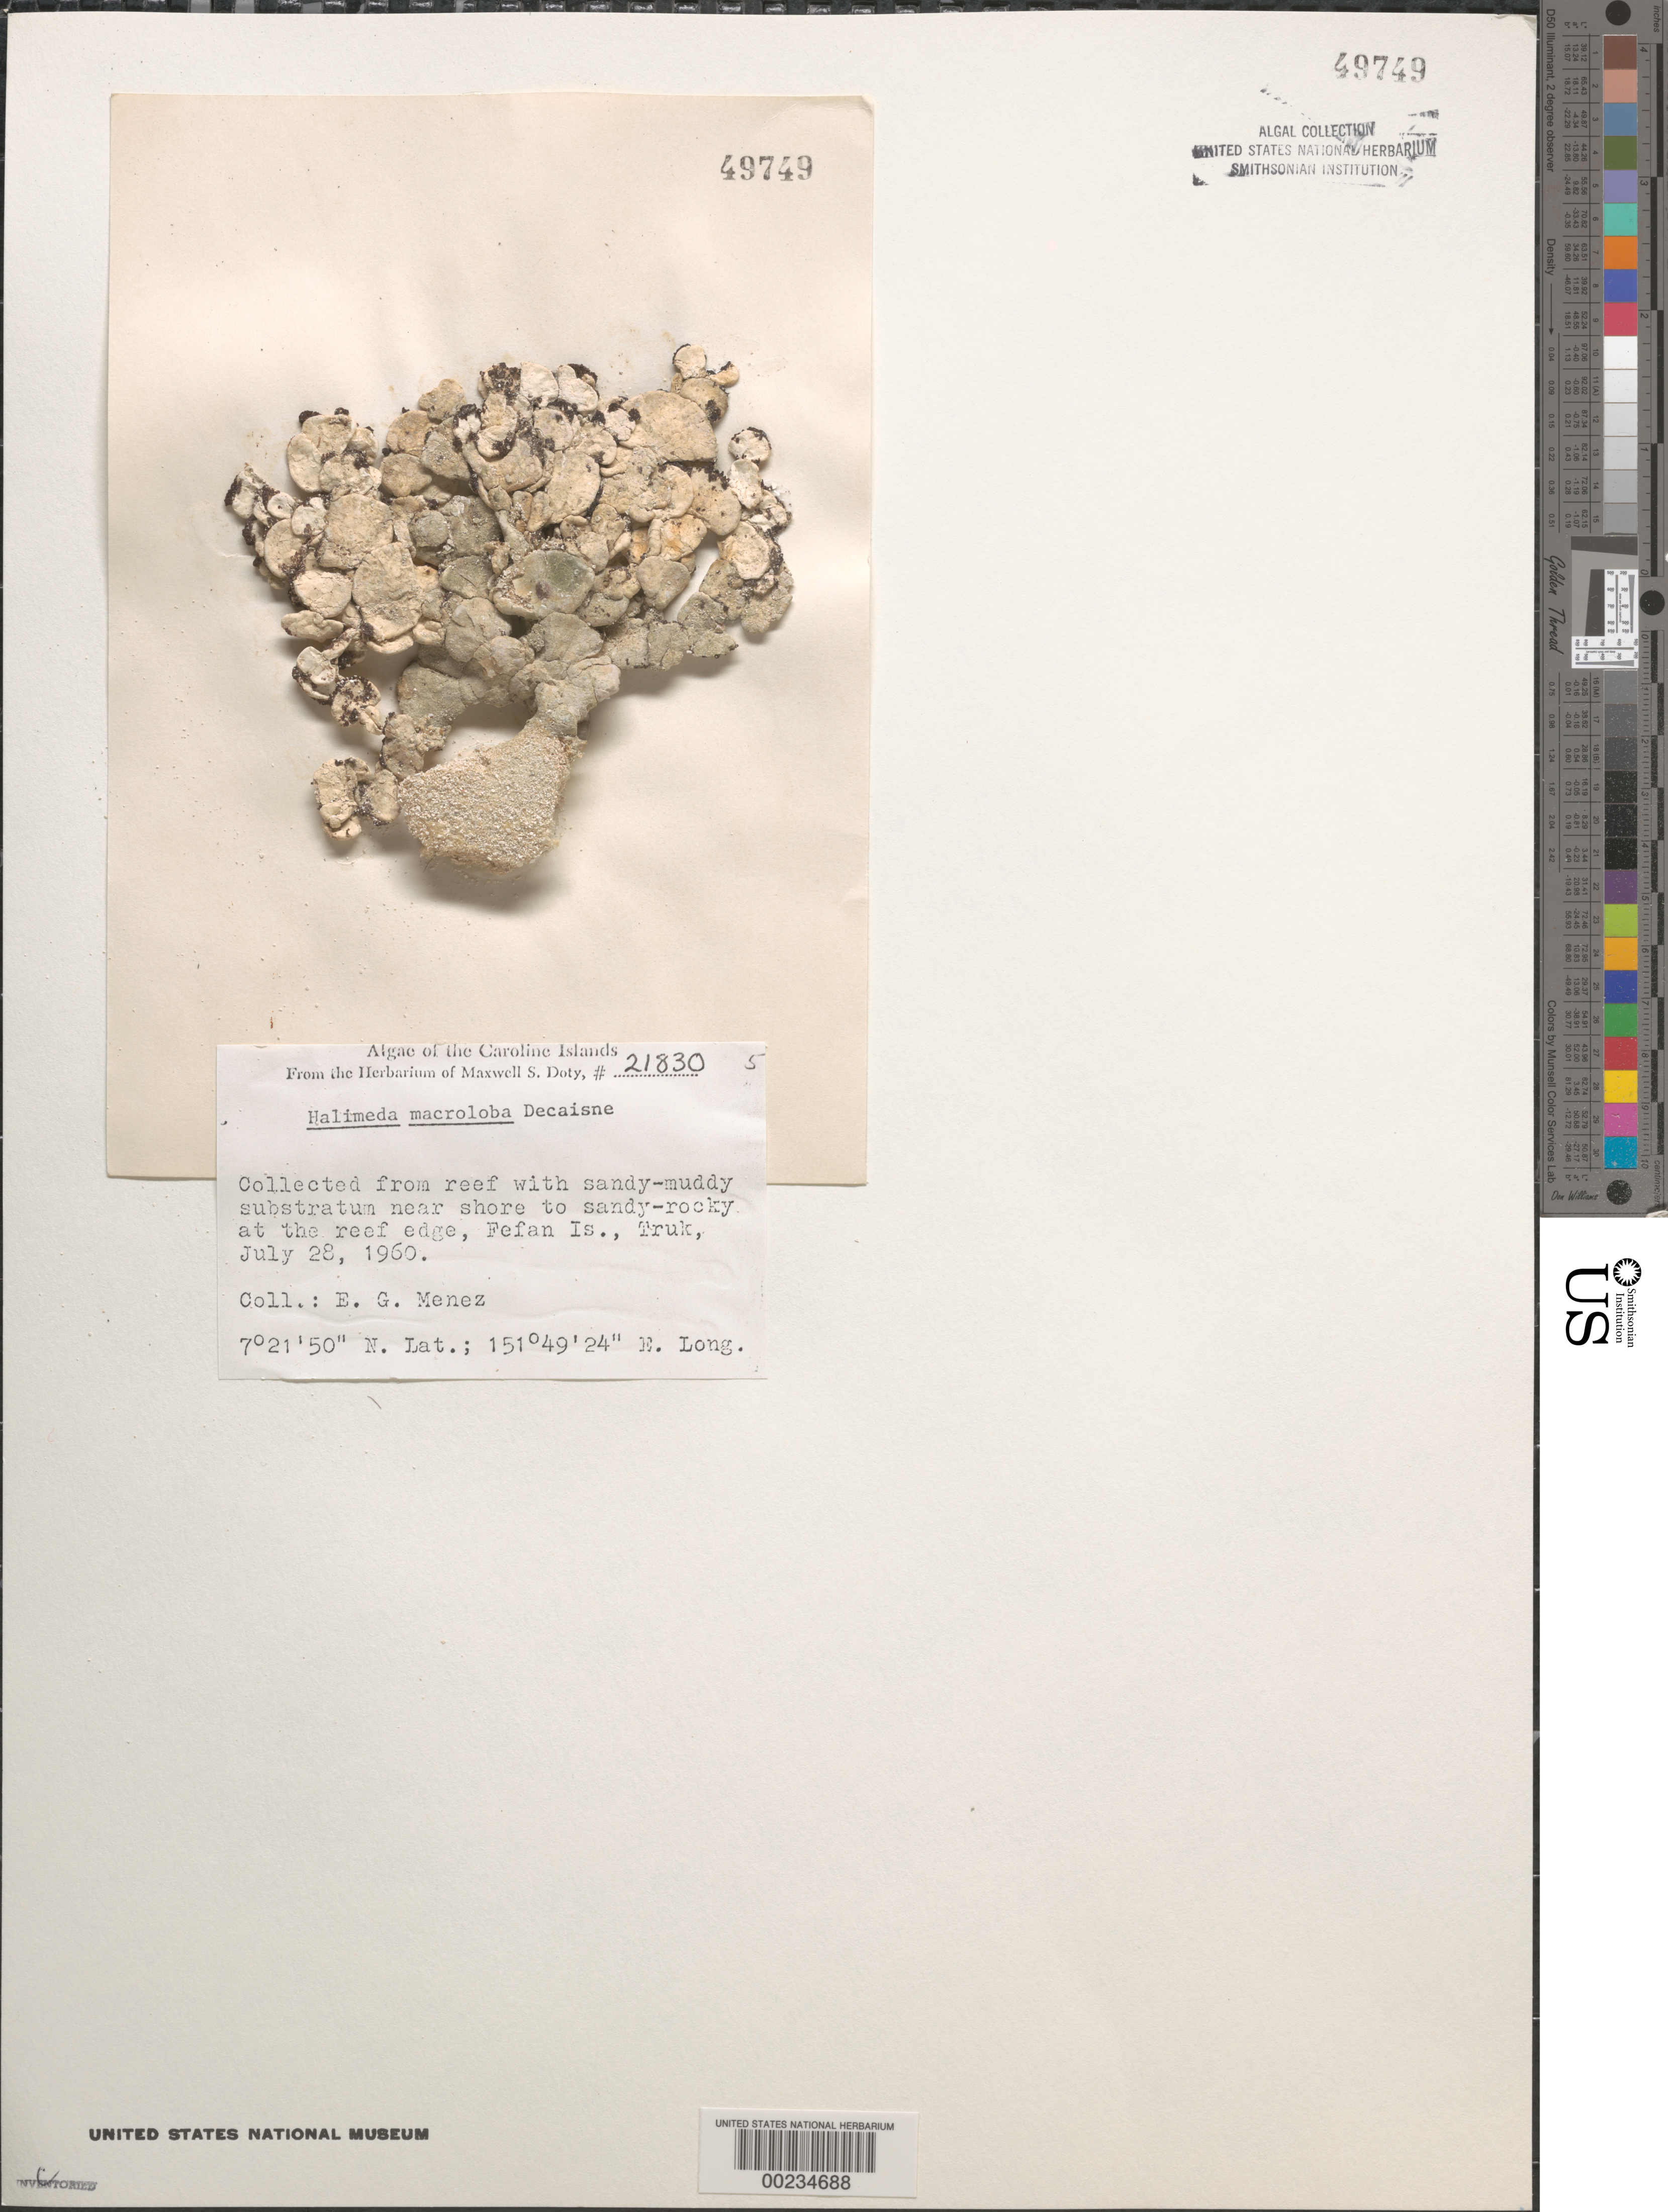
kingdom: Plantae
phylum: Chlorophyta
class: Ulvophyceae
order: Bryopsidales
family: Halimedaceae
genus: Halimeda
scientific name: Halimeda macroloba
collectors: Meñez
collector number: MSD 21830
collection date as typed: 28 Jul 1960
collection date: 1960-07-28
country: Micronesia, Federated States of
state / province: Truk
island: Fefan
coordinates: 7 21' 50" N, 151 49' 24" E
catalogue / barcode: US 49749